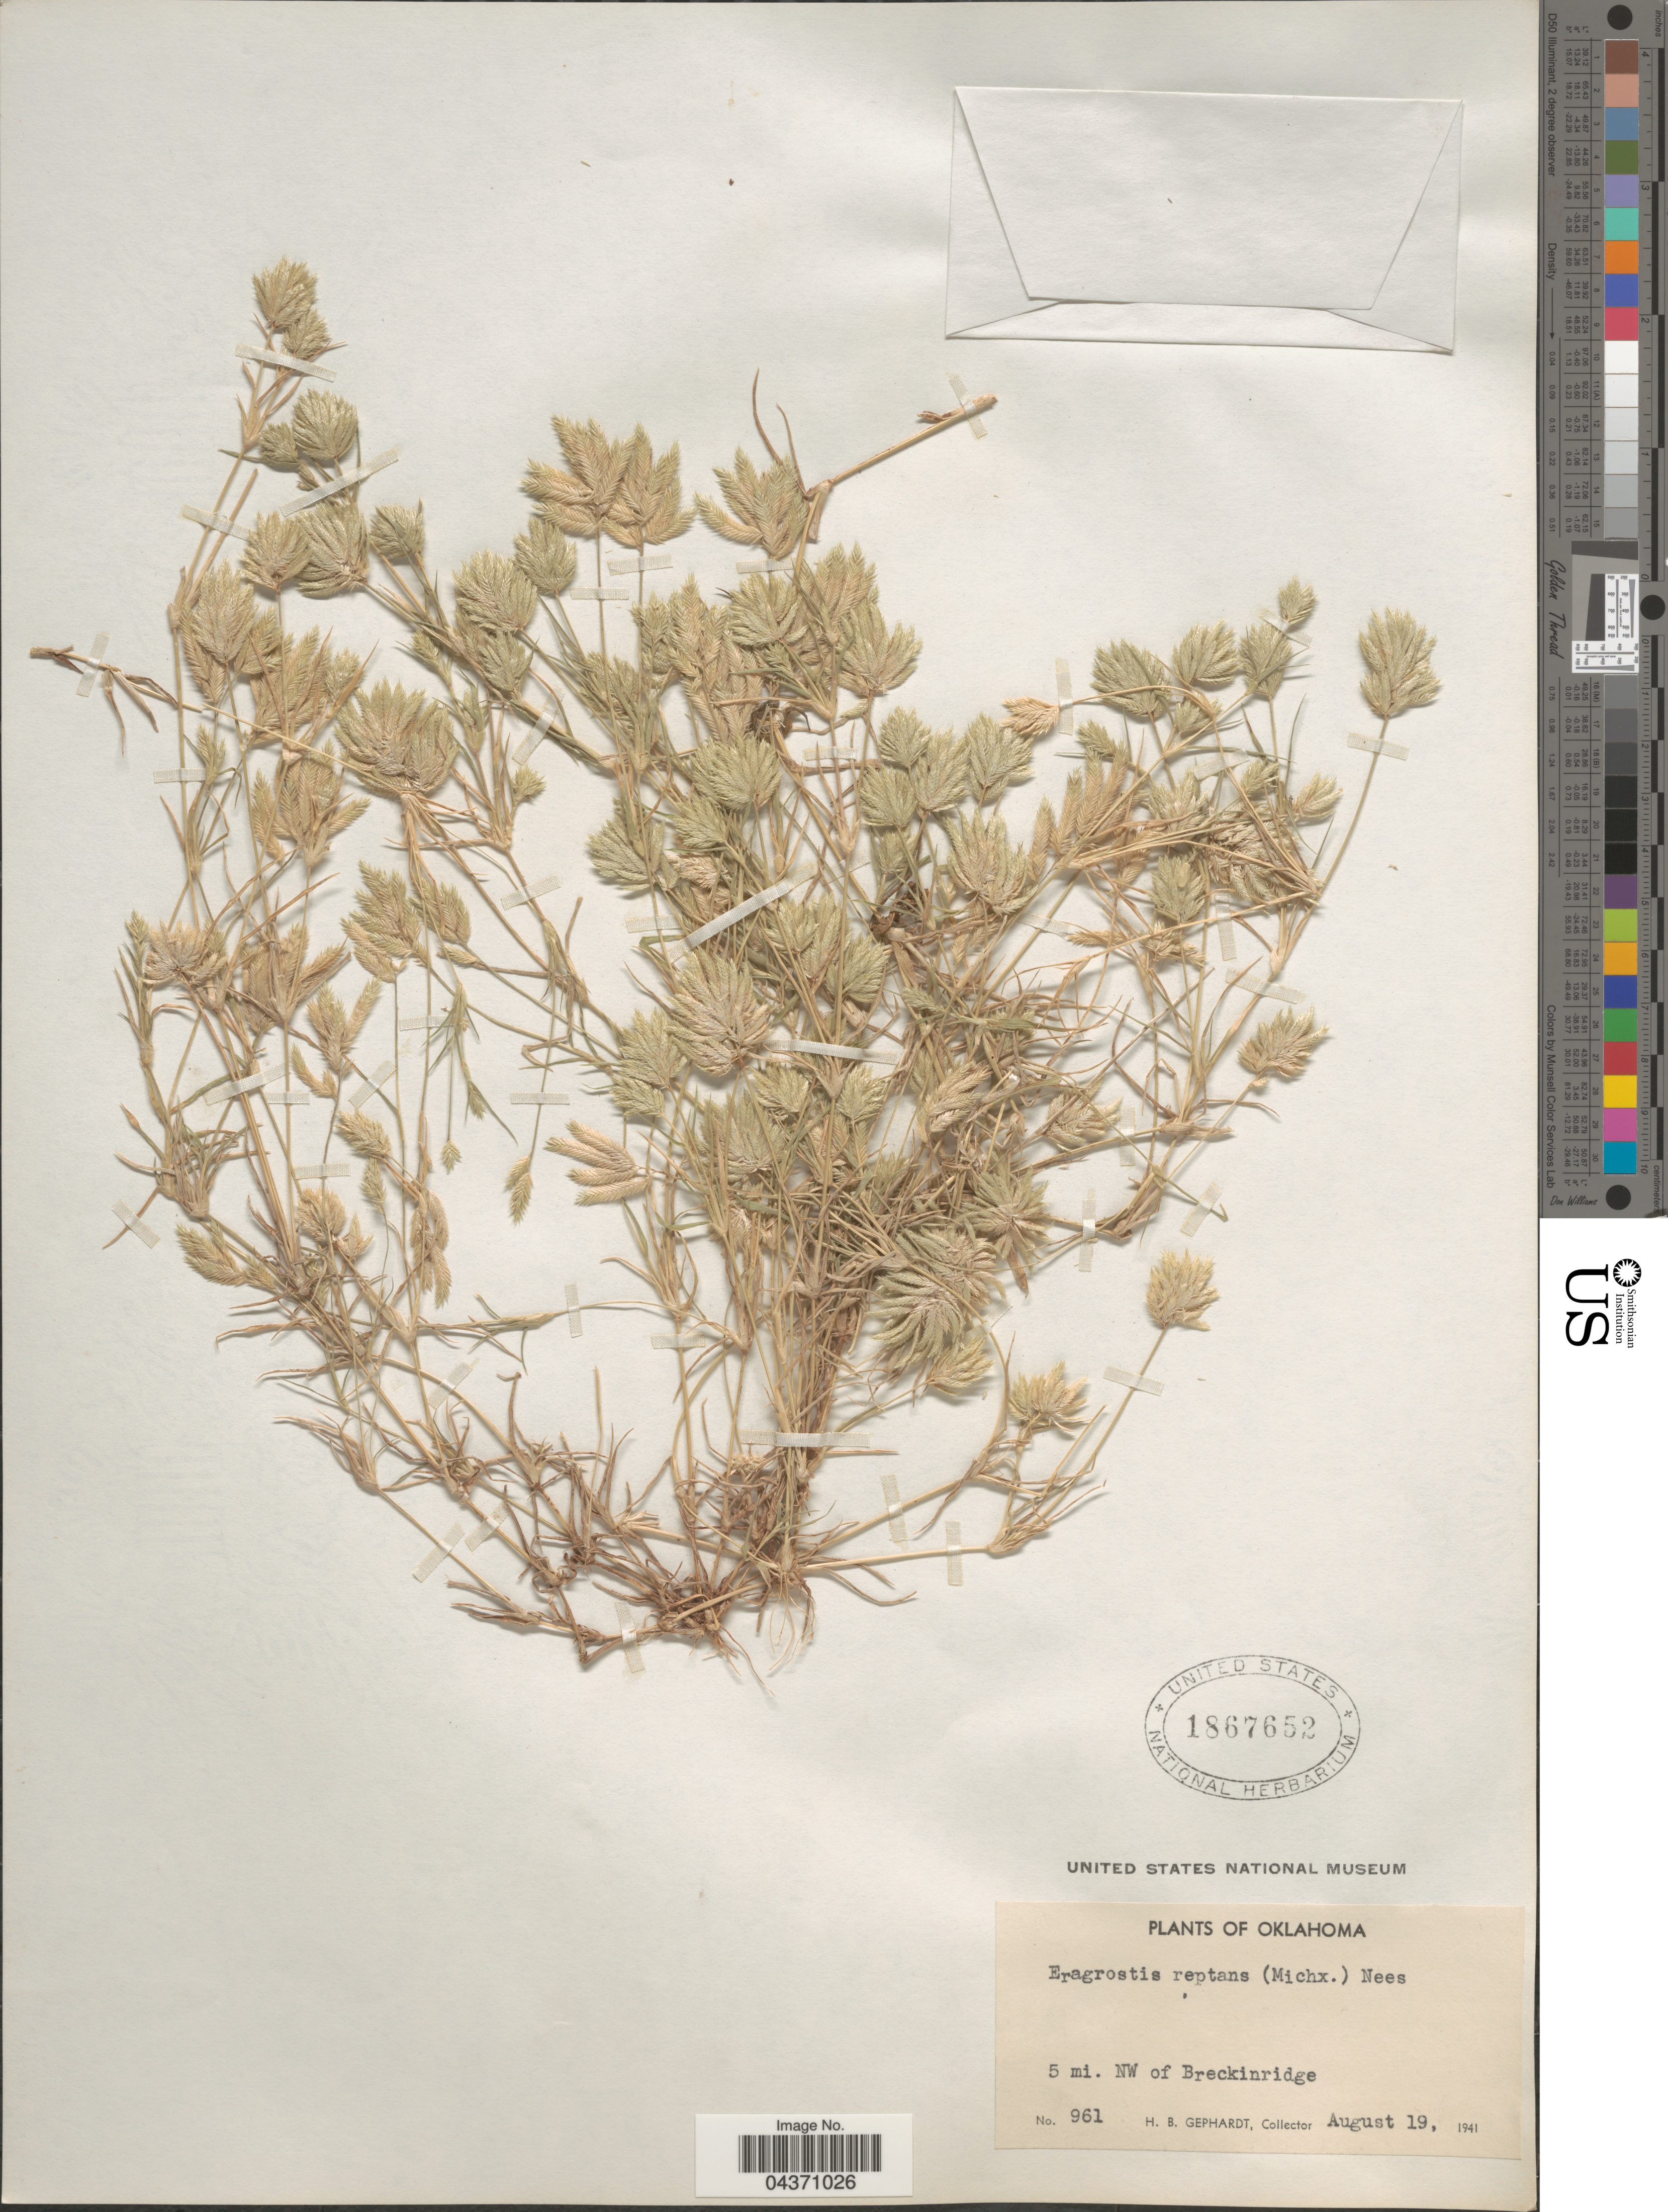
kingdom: Plantae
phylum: Tracheophyta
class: Liliopsida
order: Poales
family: Poaceae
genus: Eragrostis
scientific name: Eragrostis reptans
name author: (Michx.) Nees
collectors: H. Gephardt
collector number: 961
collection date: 1941-08-19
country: United States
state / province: Oklahoma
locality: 5 mi. NW of Breckinridge.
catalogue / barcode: US 1867652